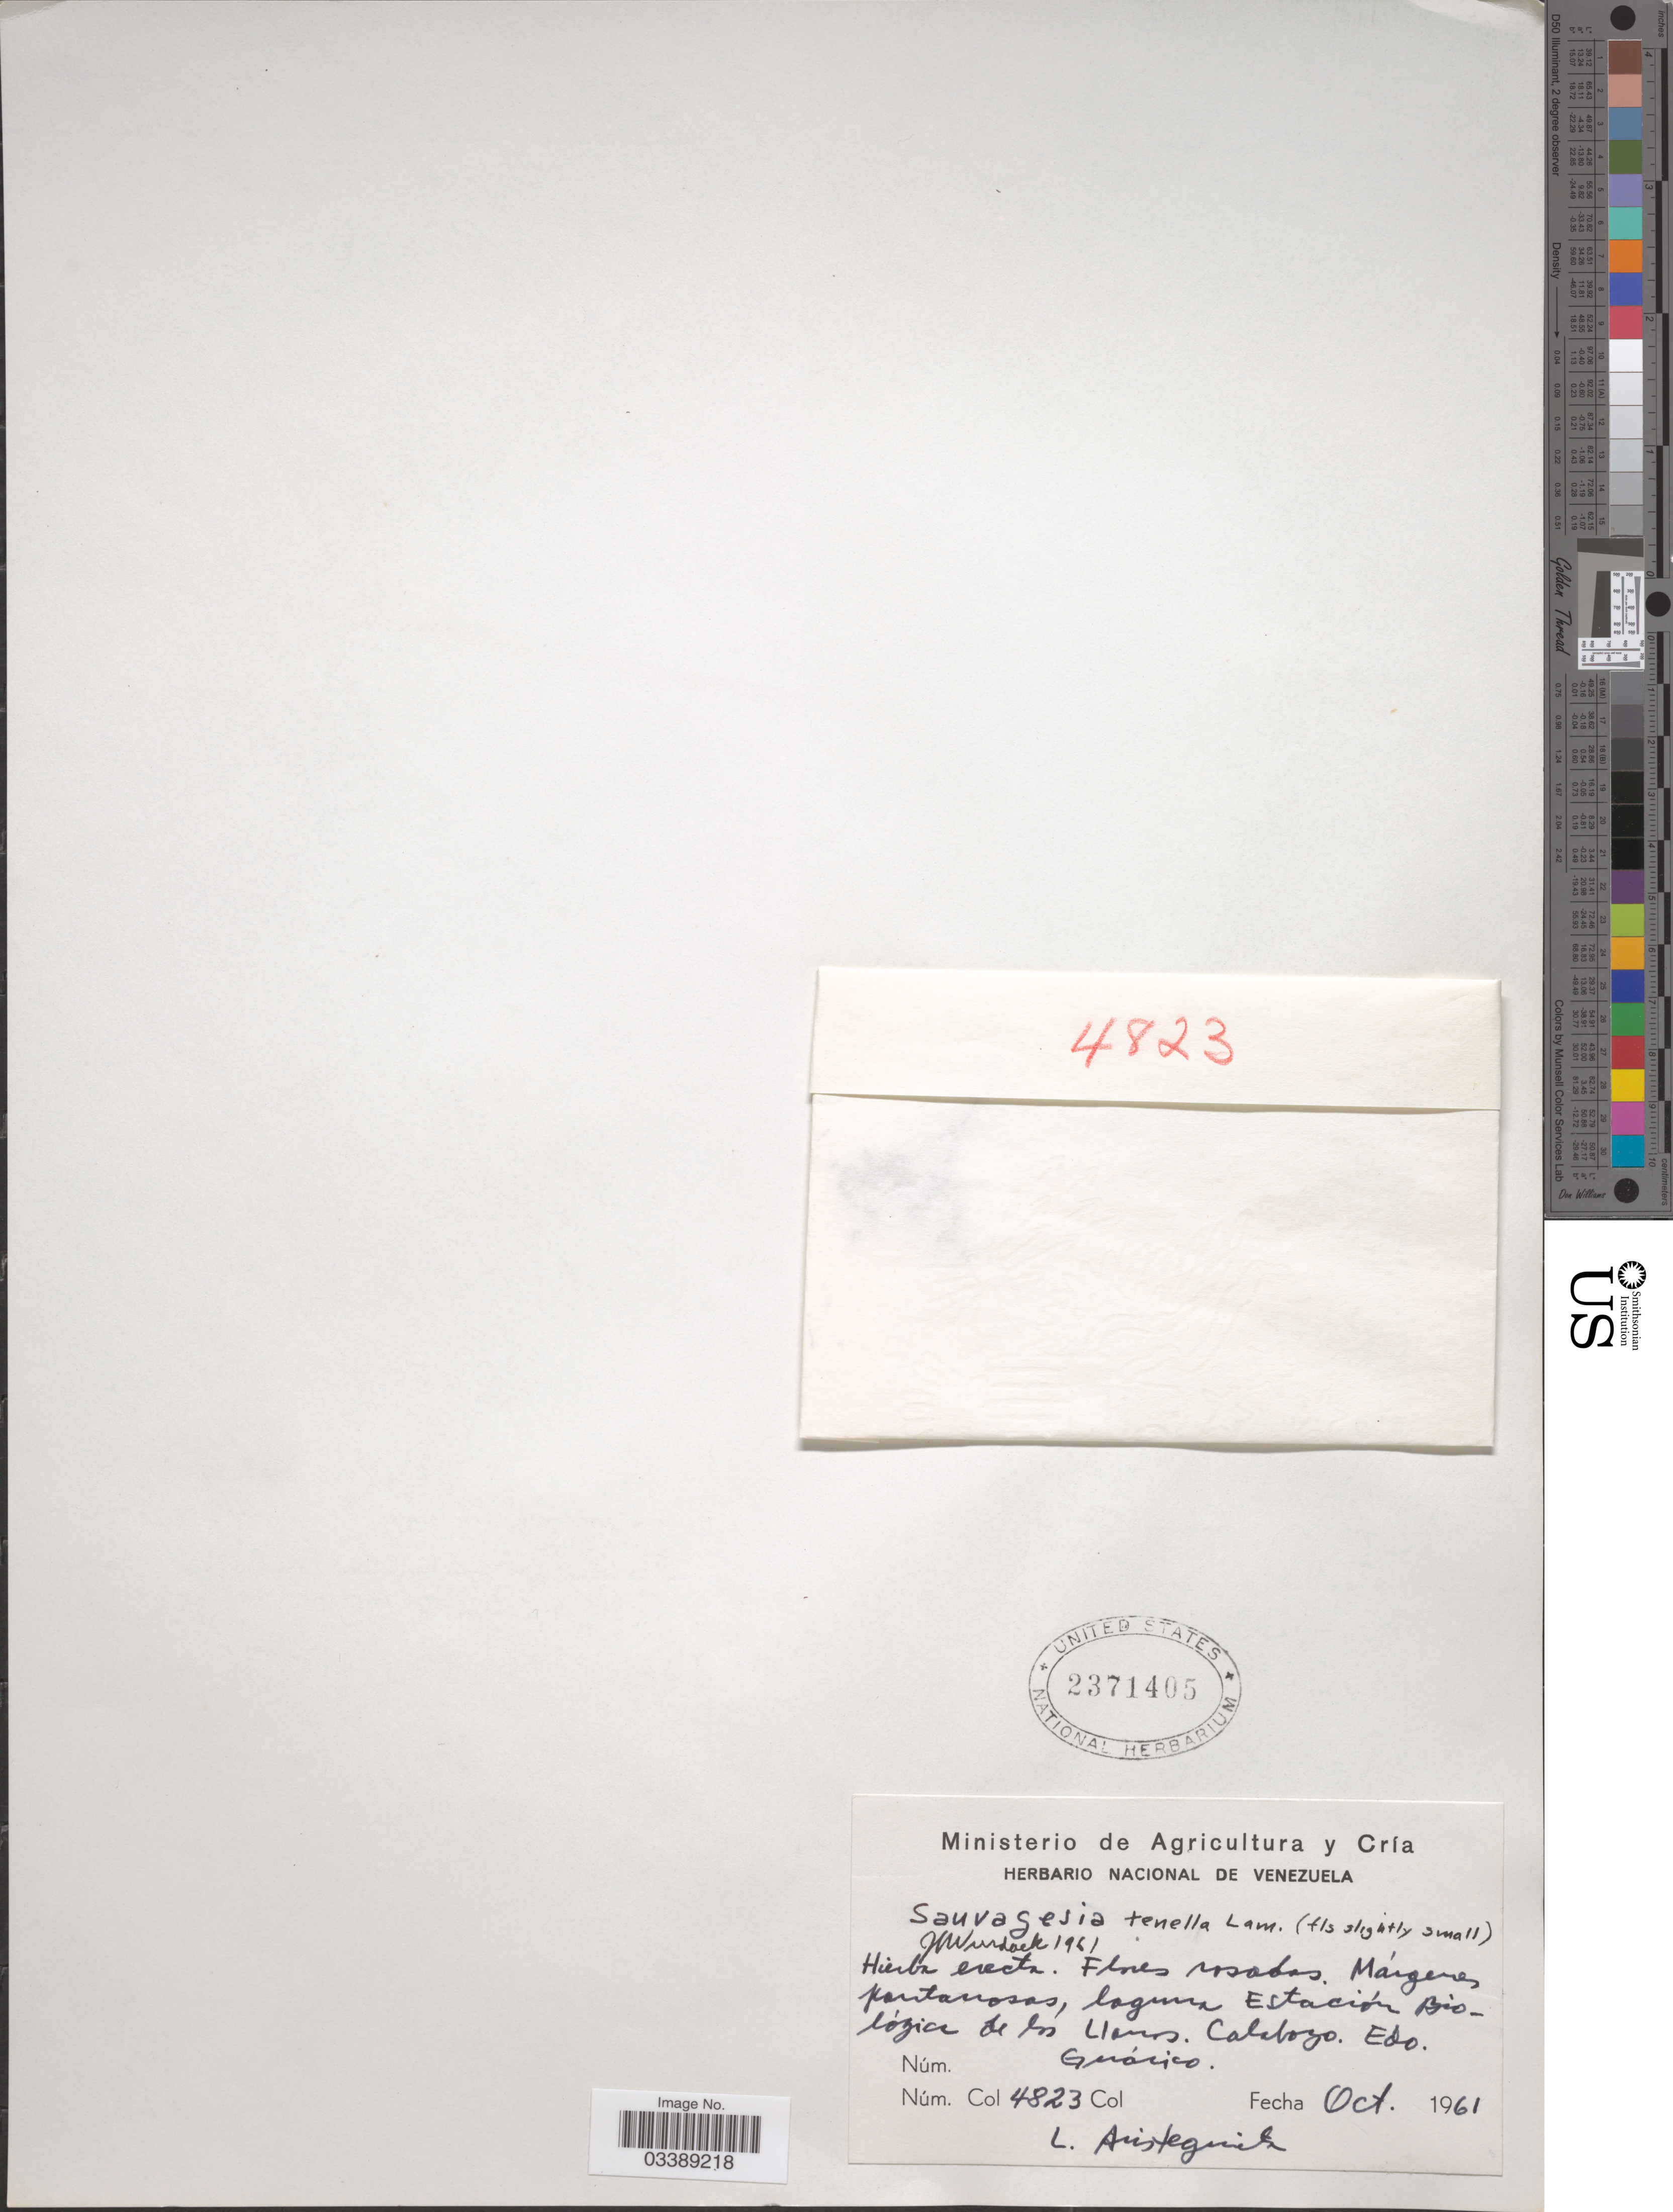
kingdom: Plantae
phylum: Tracheophyta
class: Magnoliopsida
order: Malpighiales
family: Ochnaceae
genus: Sauvagesia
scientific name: Sauvagesia tenella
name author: Lam.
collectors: L. Aristeguieta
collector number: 4823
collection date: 1961-10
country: Venezuela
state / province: Guárico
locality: Márgenes pantanosas, laguna Estación Biológica de los llanos. Calabozo.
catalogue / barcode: US 2371405